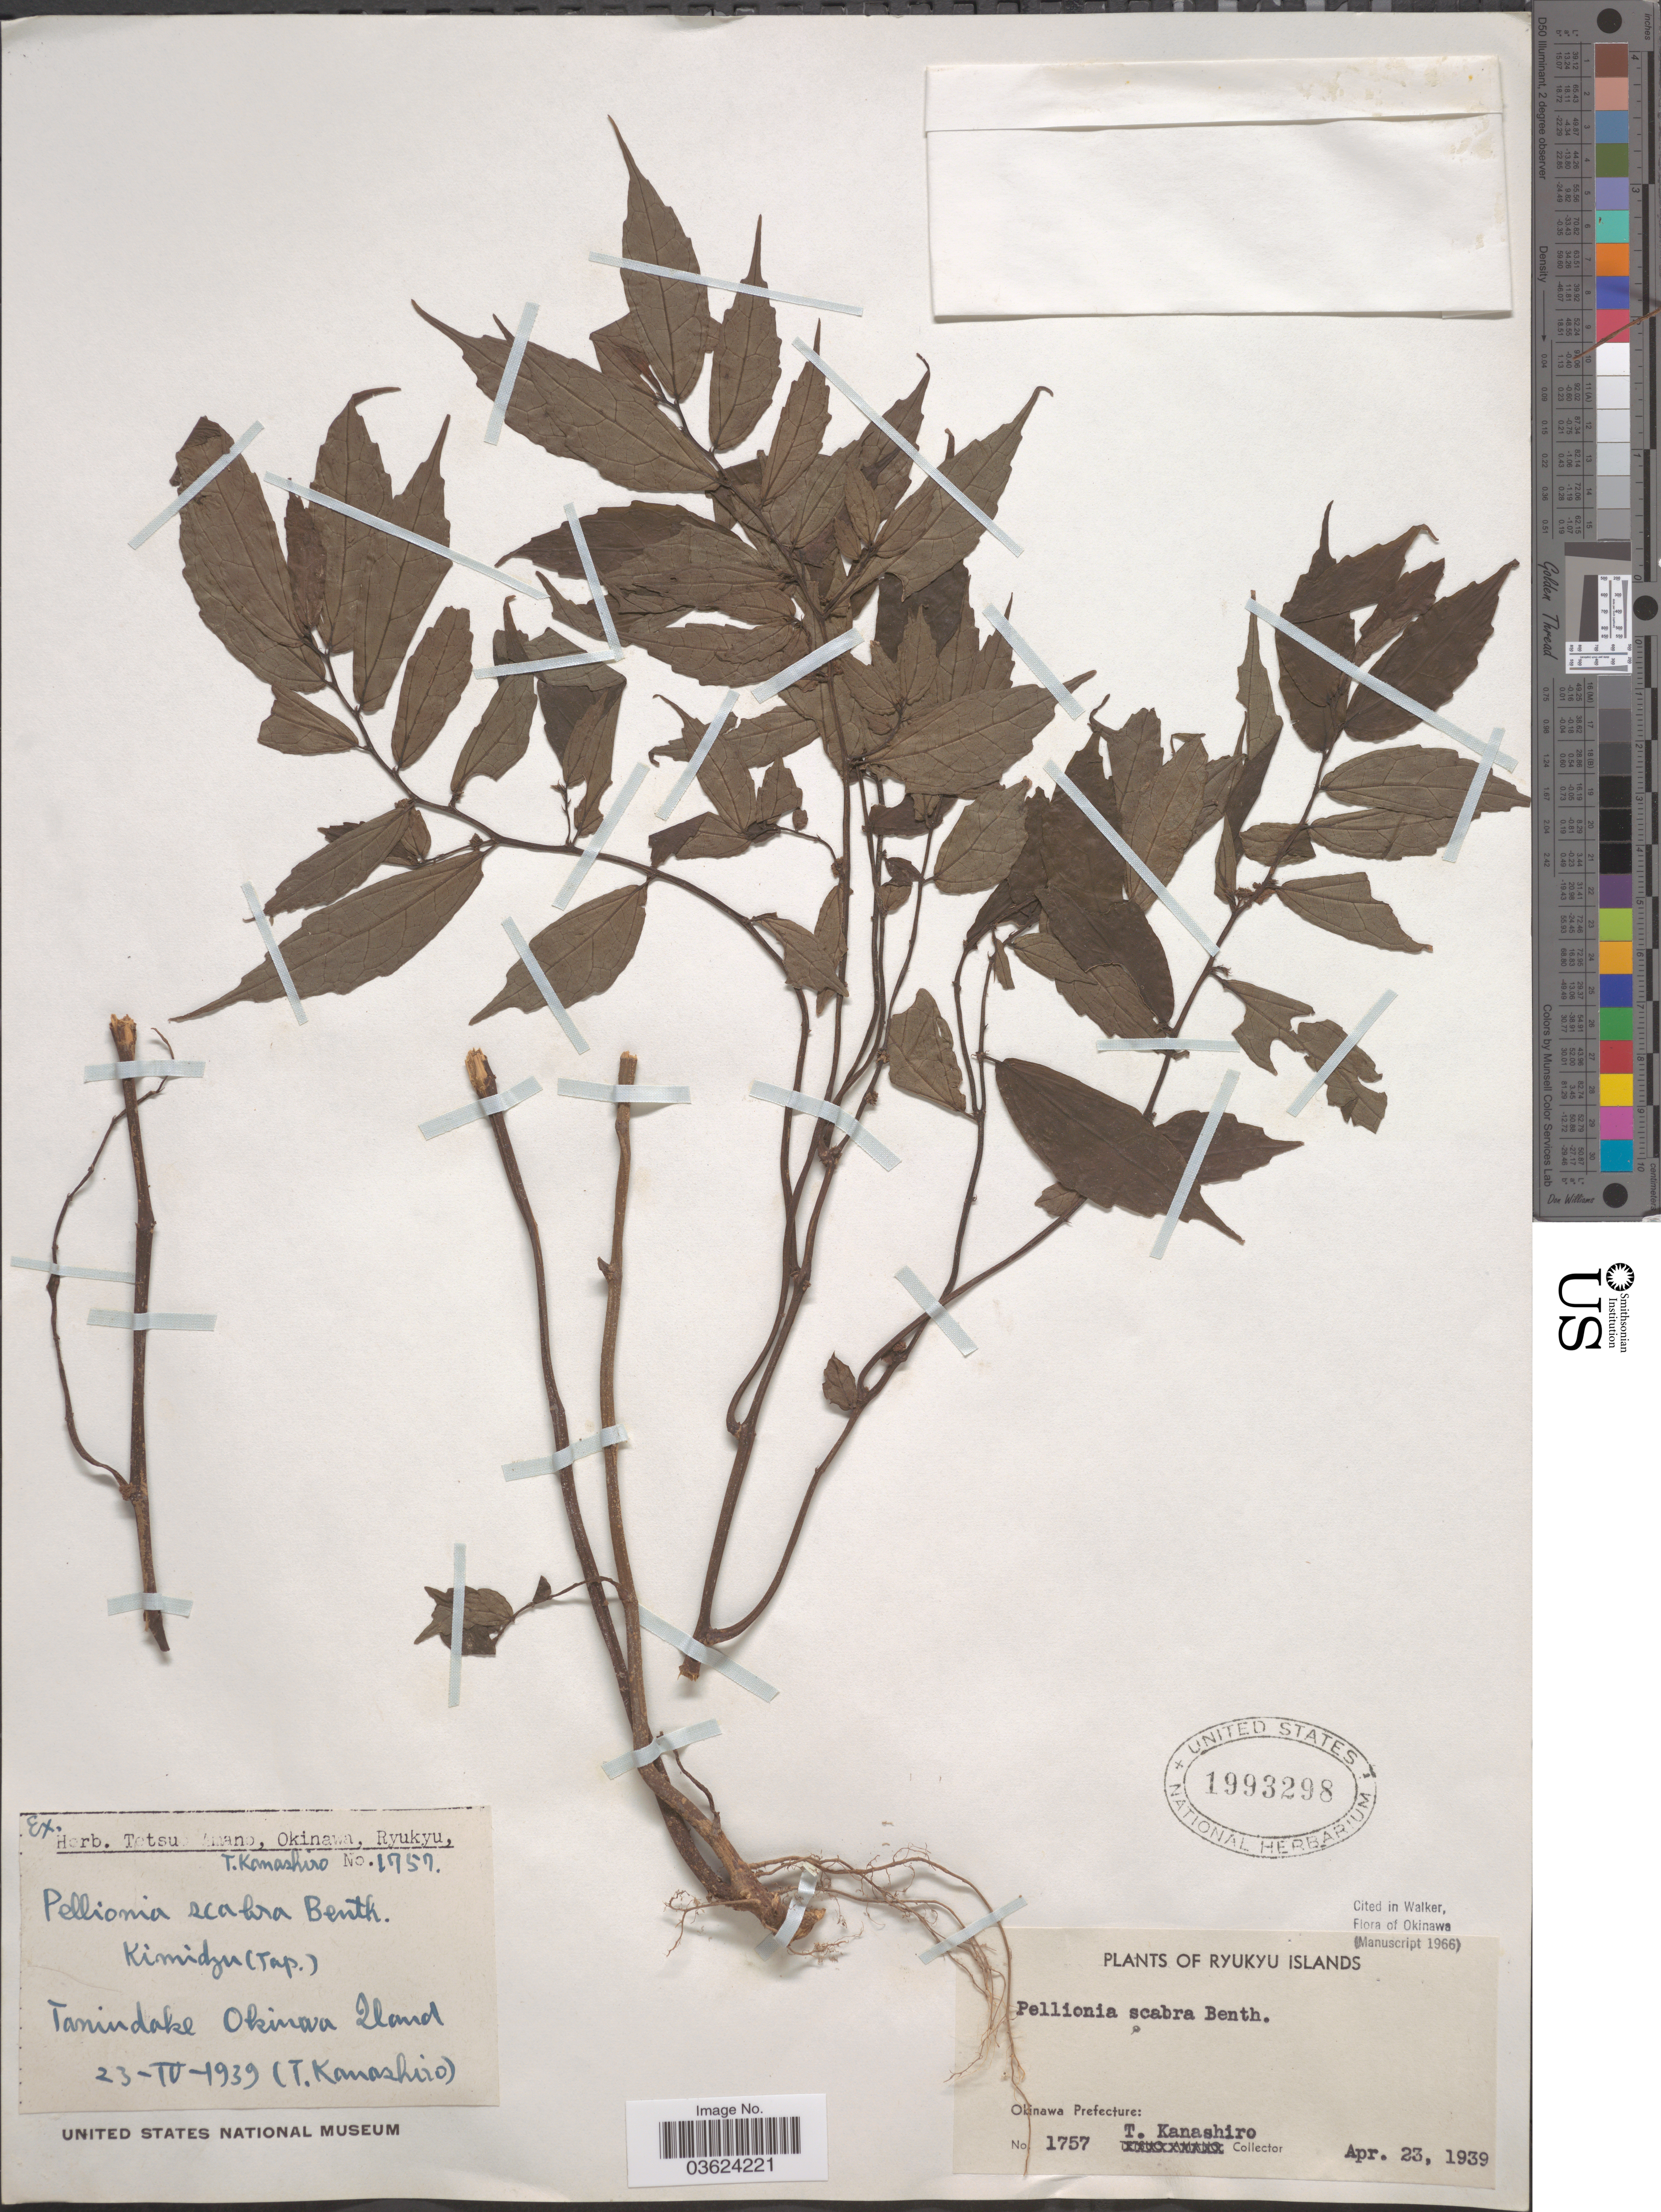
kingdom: Plantae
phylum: Tracheophyta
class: Magnoliopsida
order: Rosales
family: Urticaceae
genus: Pellionia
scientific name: Pellionia scabra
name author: Benth.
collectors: T. Kanashiro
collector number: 1757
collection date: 1939-04-23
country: Japan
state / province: Okinawa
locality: Ryukyu Islands. Okinawa Prefecture. Tanindake Okinawa Island.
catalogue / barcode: US 1993298